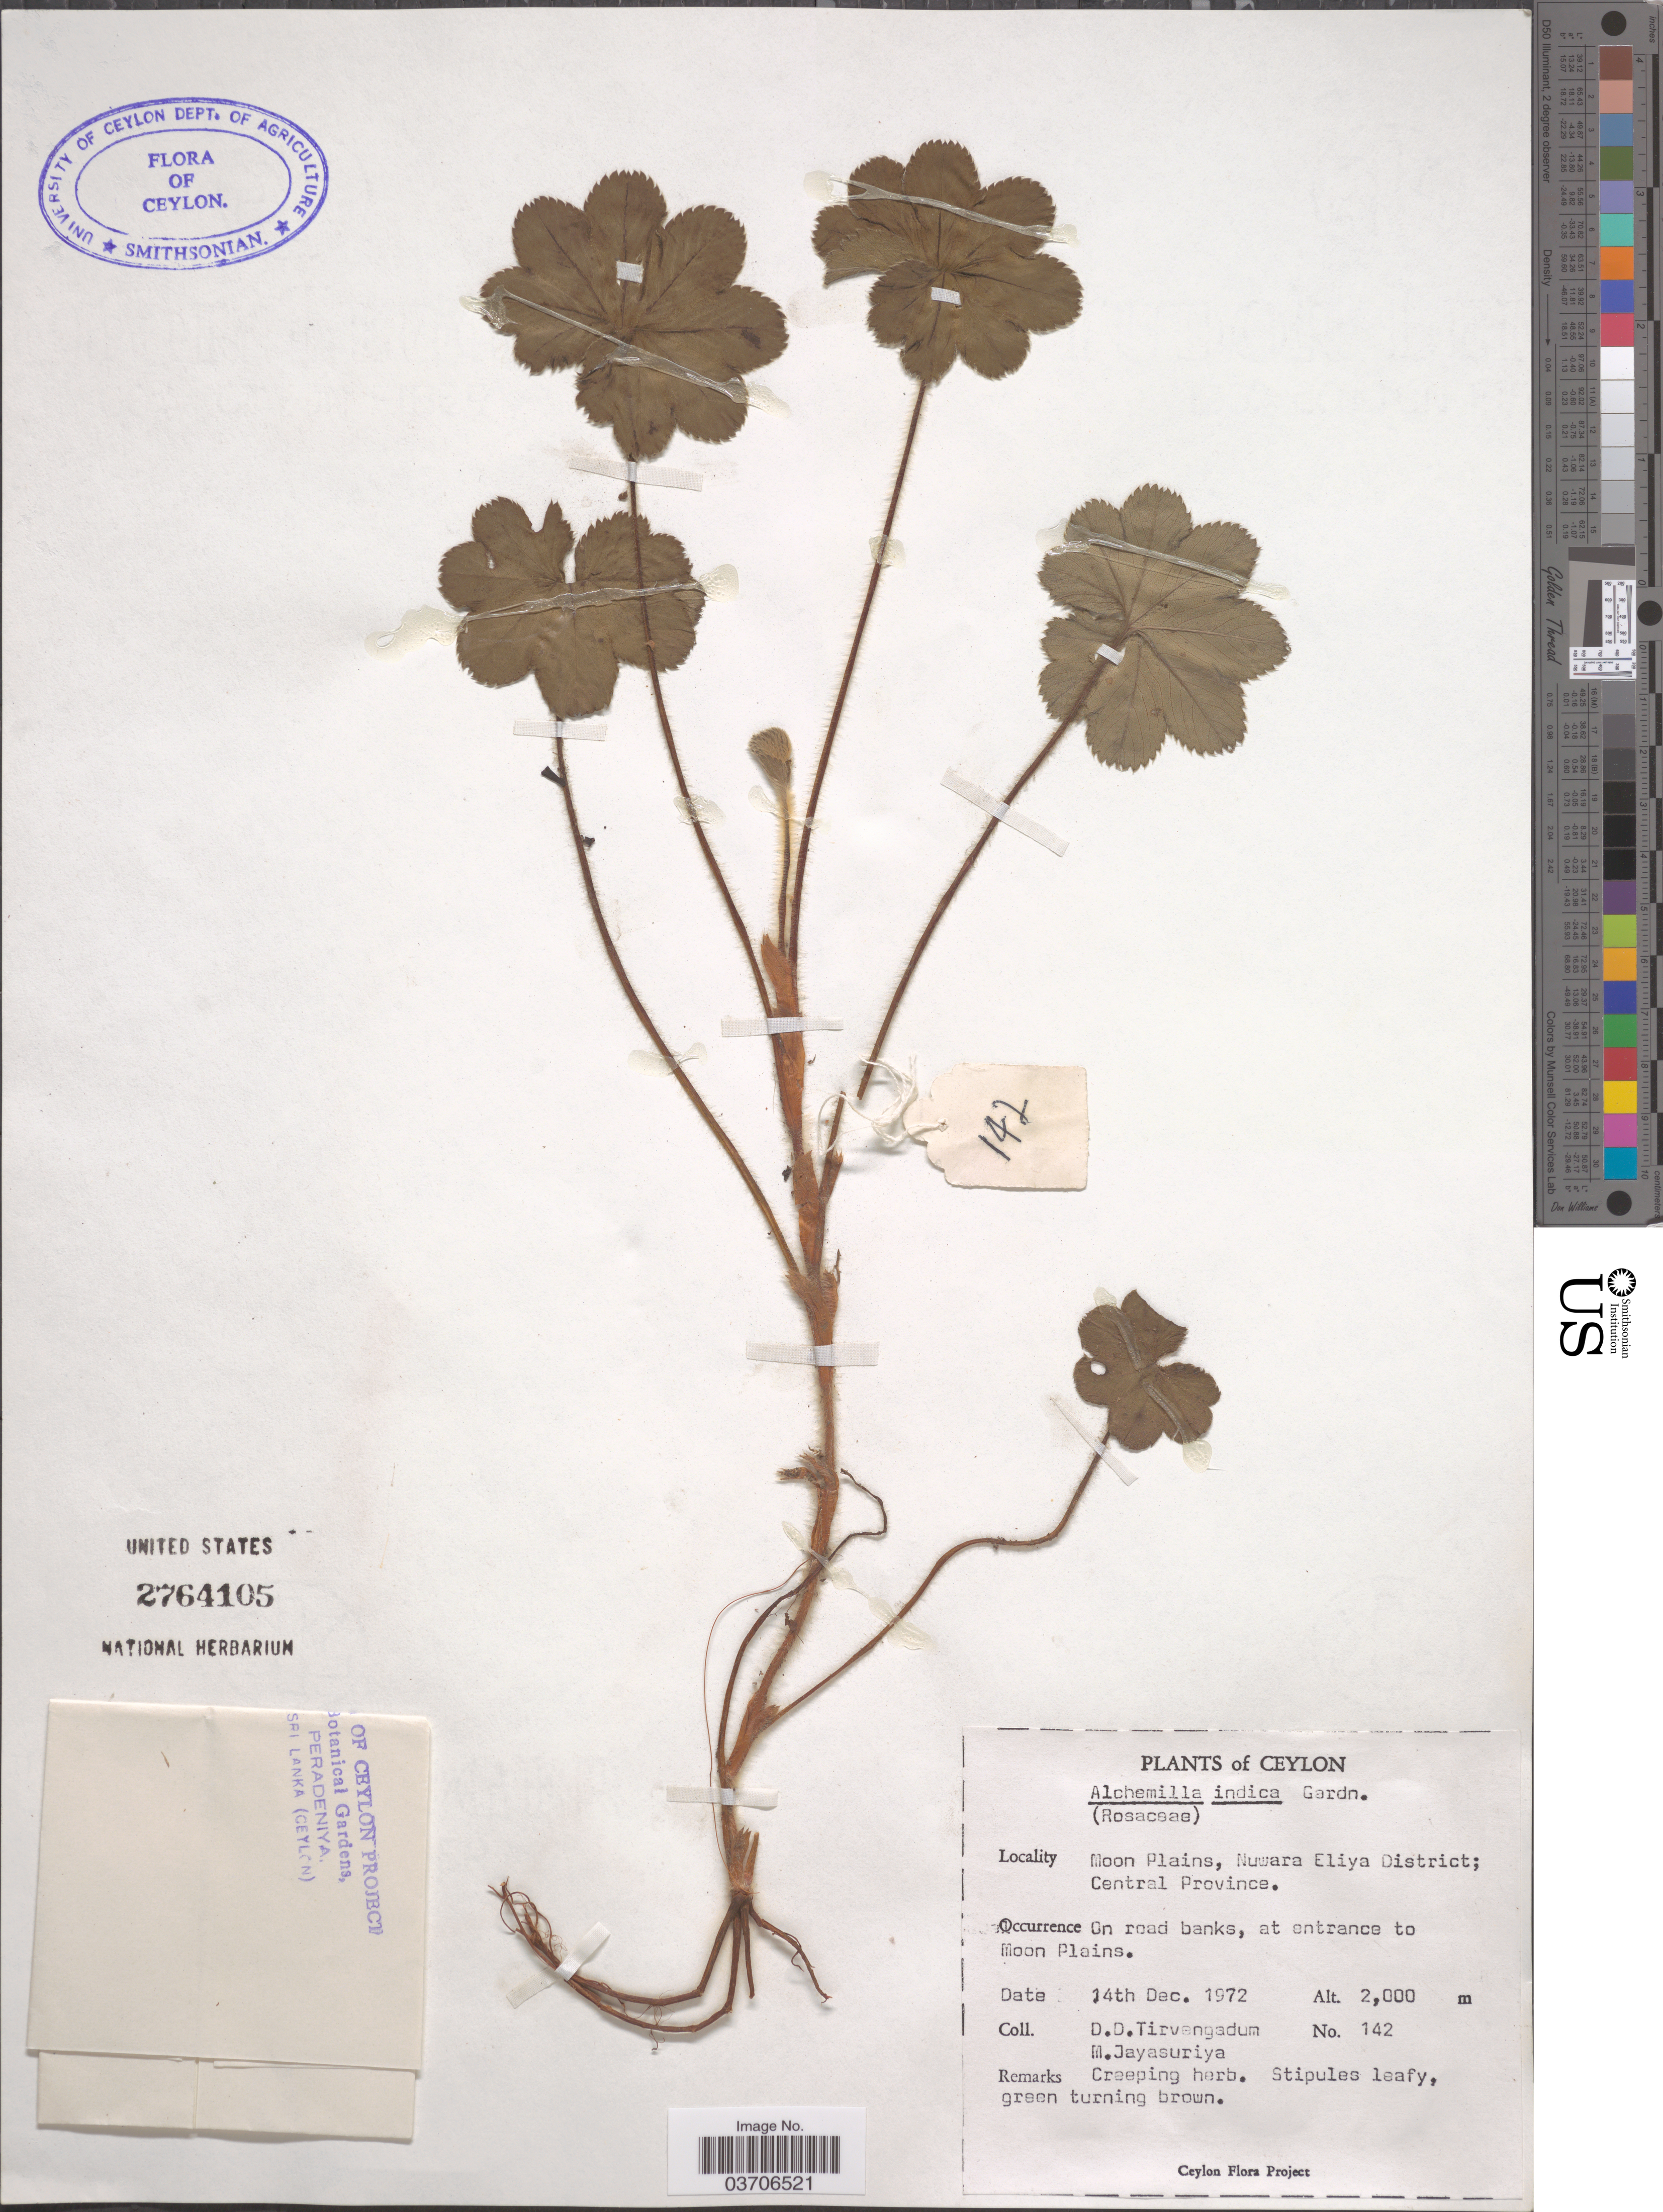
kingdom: Plantae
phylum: Tracheophyta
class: Magnoliopsida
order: Rosales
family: Rosaceae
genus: Alchemilla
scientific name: Alchemilla indica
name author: Gardner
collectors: D. Tirvengadum & M. Jayasuriya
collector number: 142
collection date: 1972-12-14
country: Sri Lanka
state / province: Central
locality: Moon Plains, Nuwara Eliya District. At entrance to Moon Plains.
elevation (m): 2000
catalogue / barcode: US 2764105